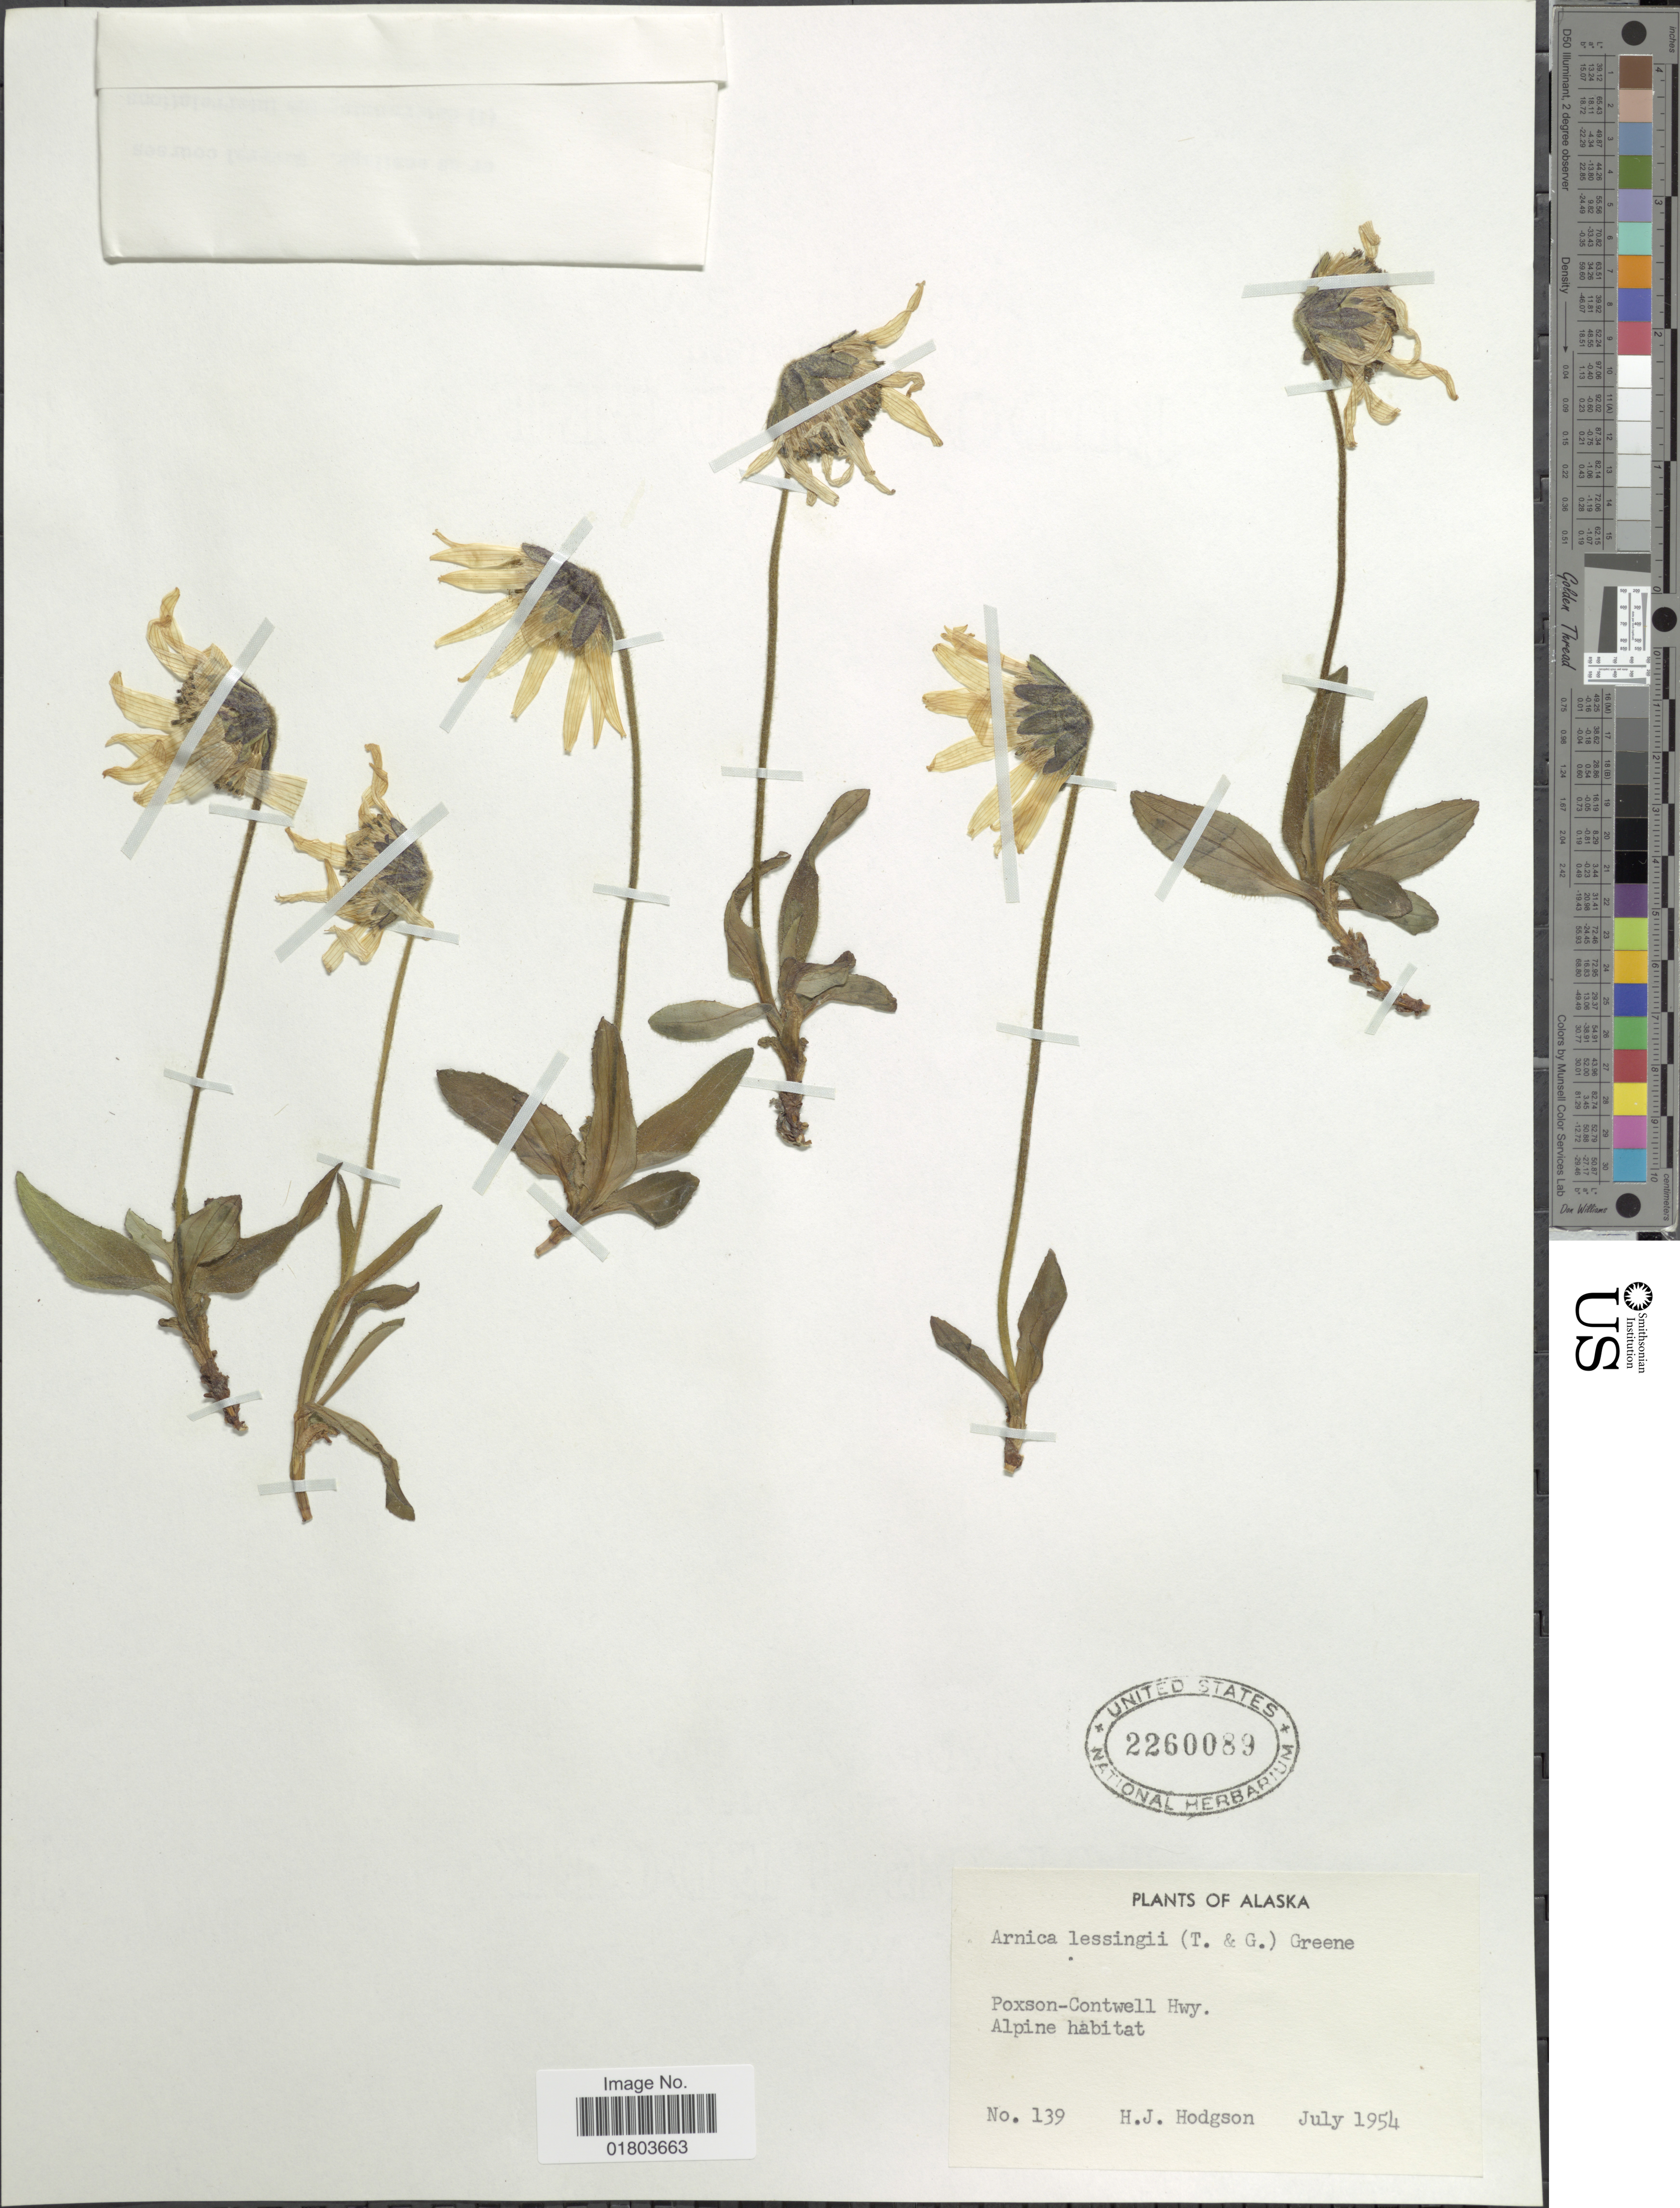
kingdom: Plantae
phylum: Tracheophyta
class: Magnoliopsida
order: Asterales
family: Asteraceae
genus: Arnica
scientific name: Arnica lessingii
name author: (Torr. & A. Gray) Greene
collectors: H. J. Hodgson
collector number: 139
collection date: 1954-07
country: United States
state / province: Alaska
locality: Poxson-Contwell Hwy, Alpine habitat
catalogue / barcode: US 2260089